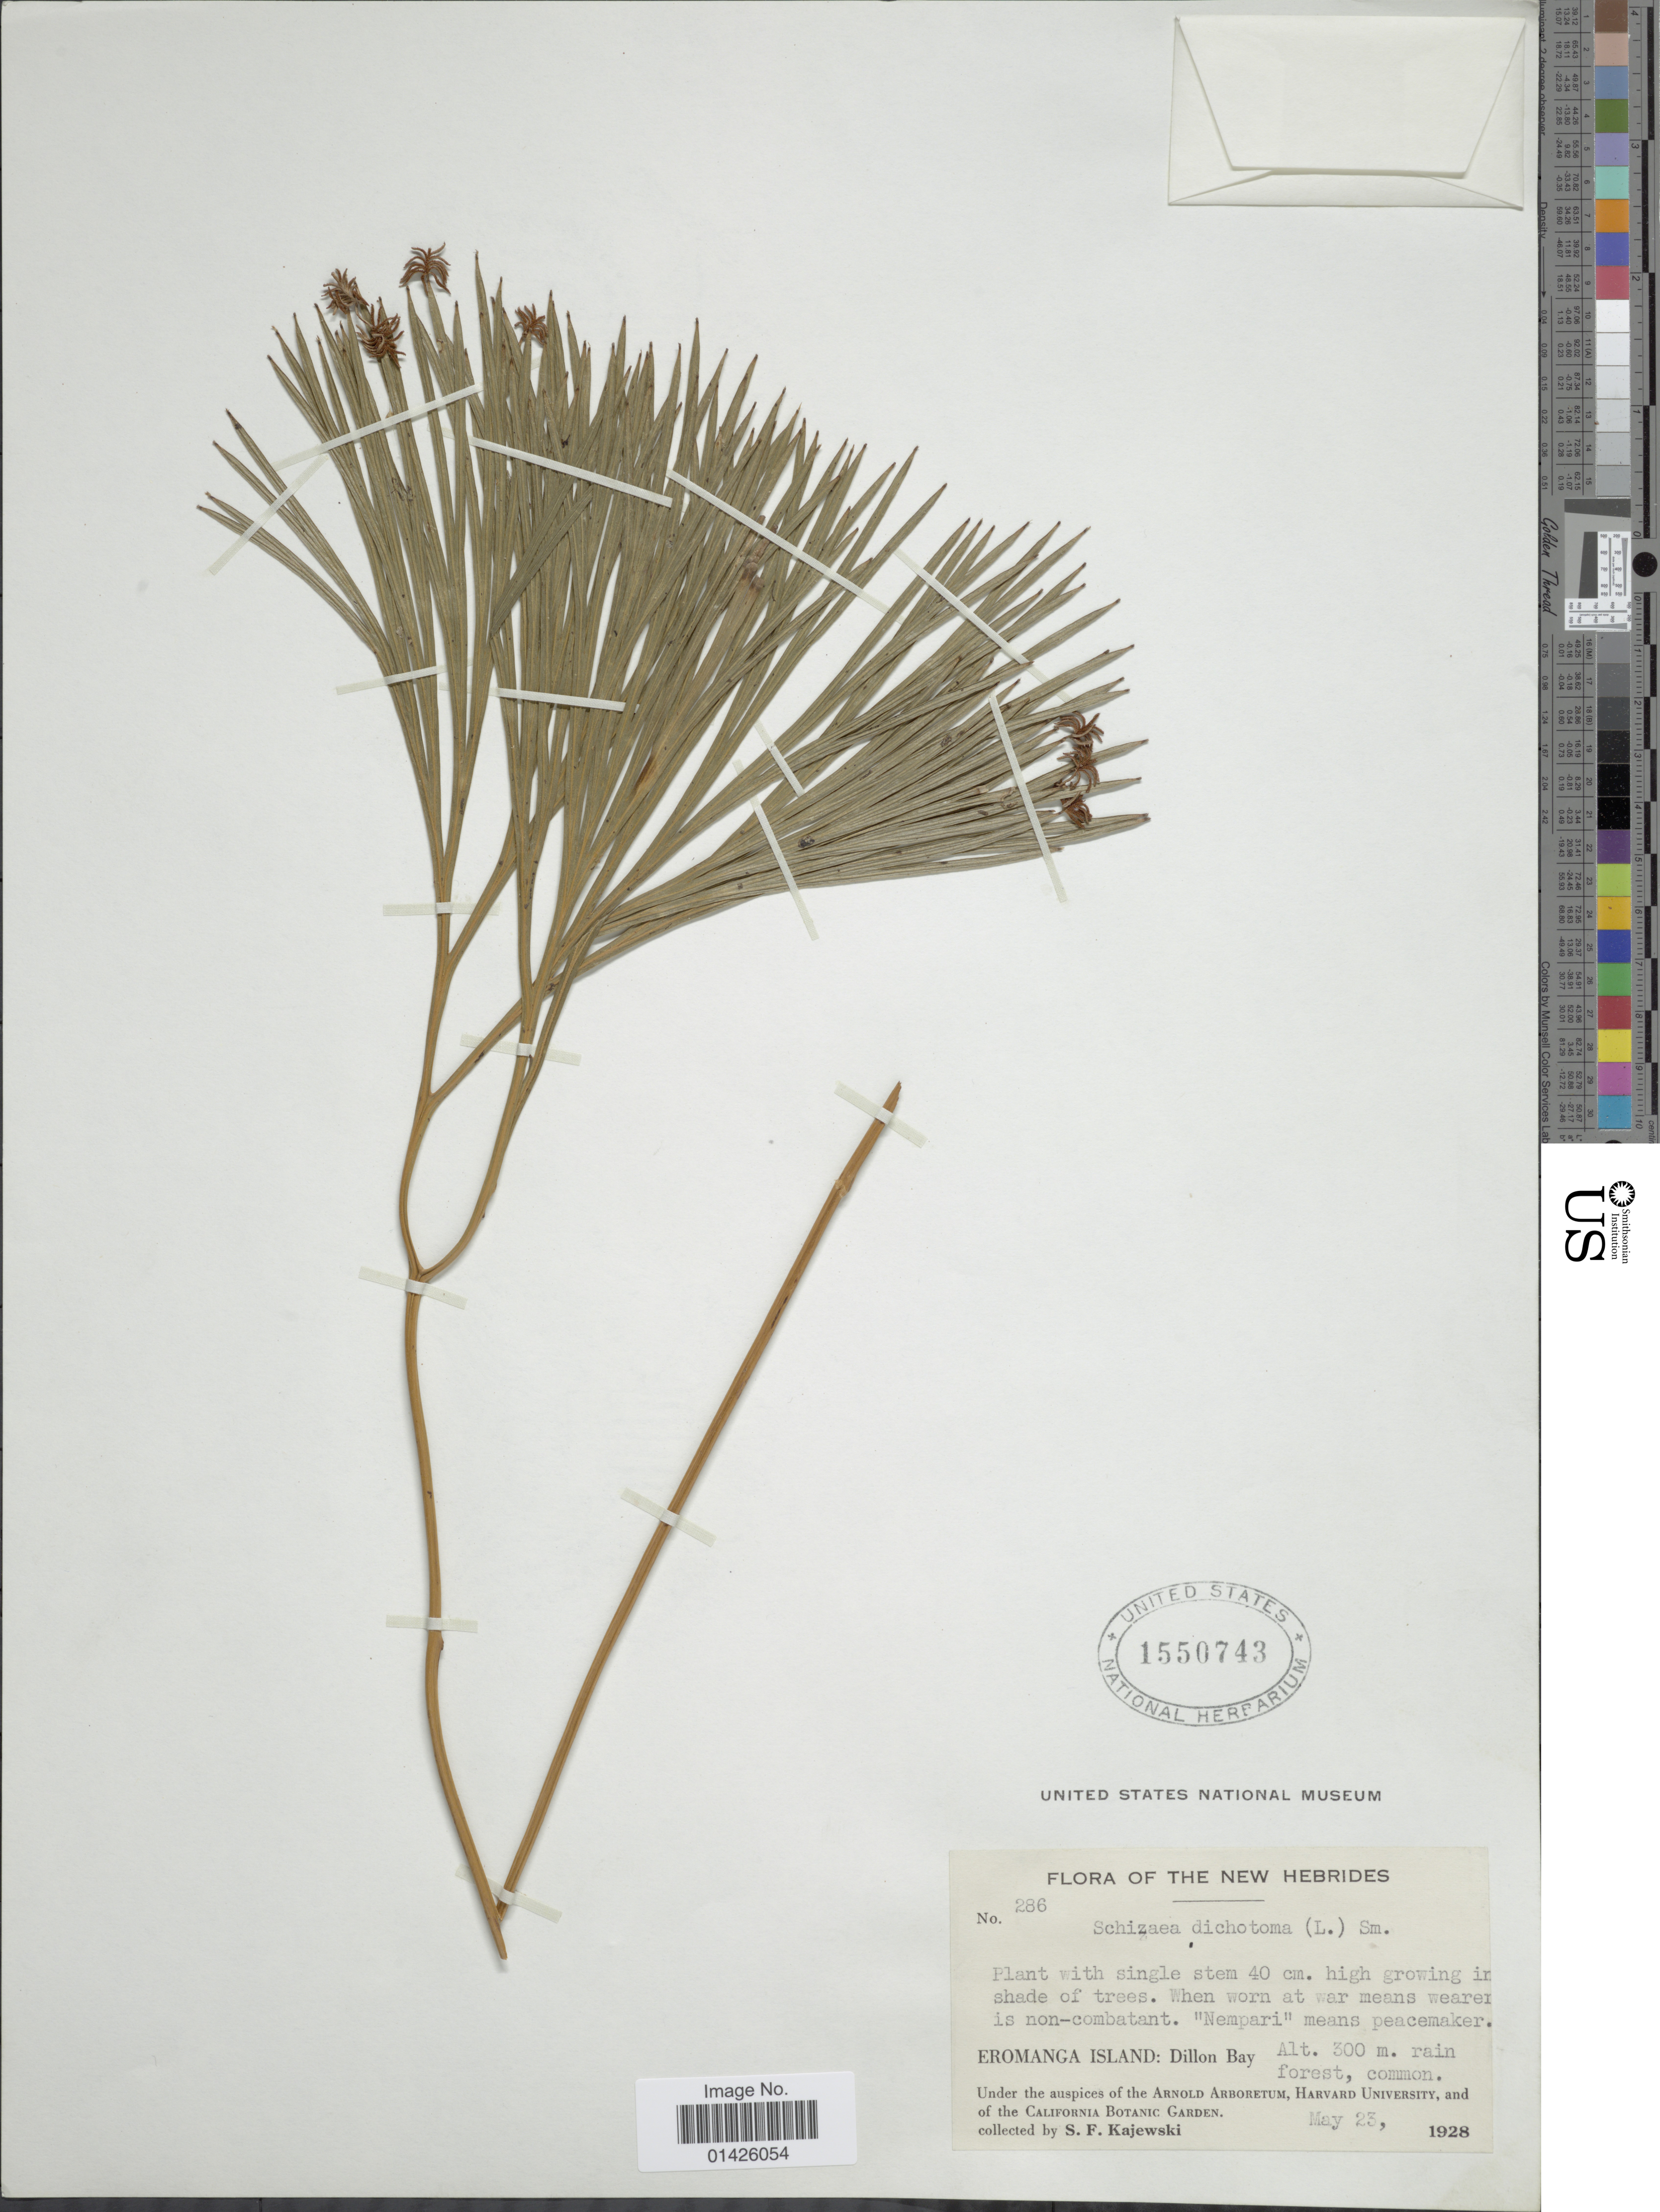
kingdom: Plantae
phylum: Tracheophyta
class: Polypodiopsida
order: Schizaeales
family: Schizaeaceae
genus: Schizaea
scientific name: Schizaea dichotoma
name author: (L.) J. Sm.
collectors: S. Kajewski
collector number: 286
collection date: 1928-05-23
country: Vanuatu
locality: The New Hebrides, Eromanga Island: Dillon Bay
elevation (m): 300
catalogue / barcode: US 1550743